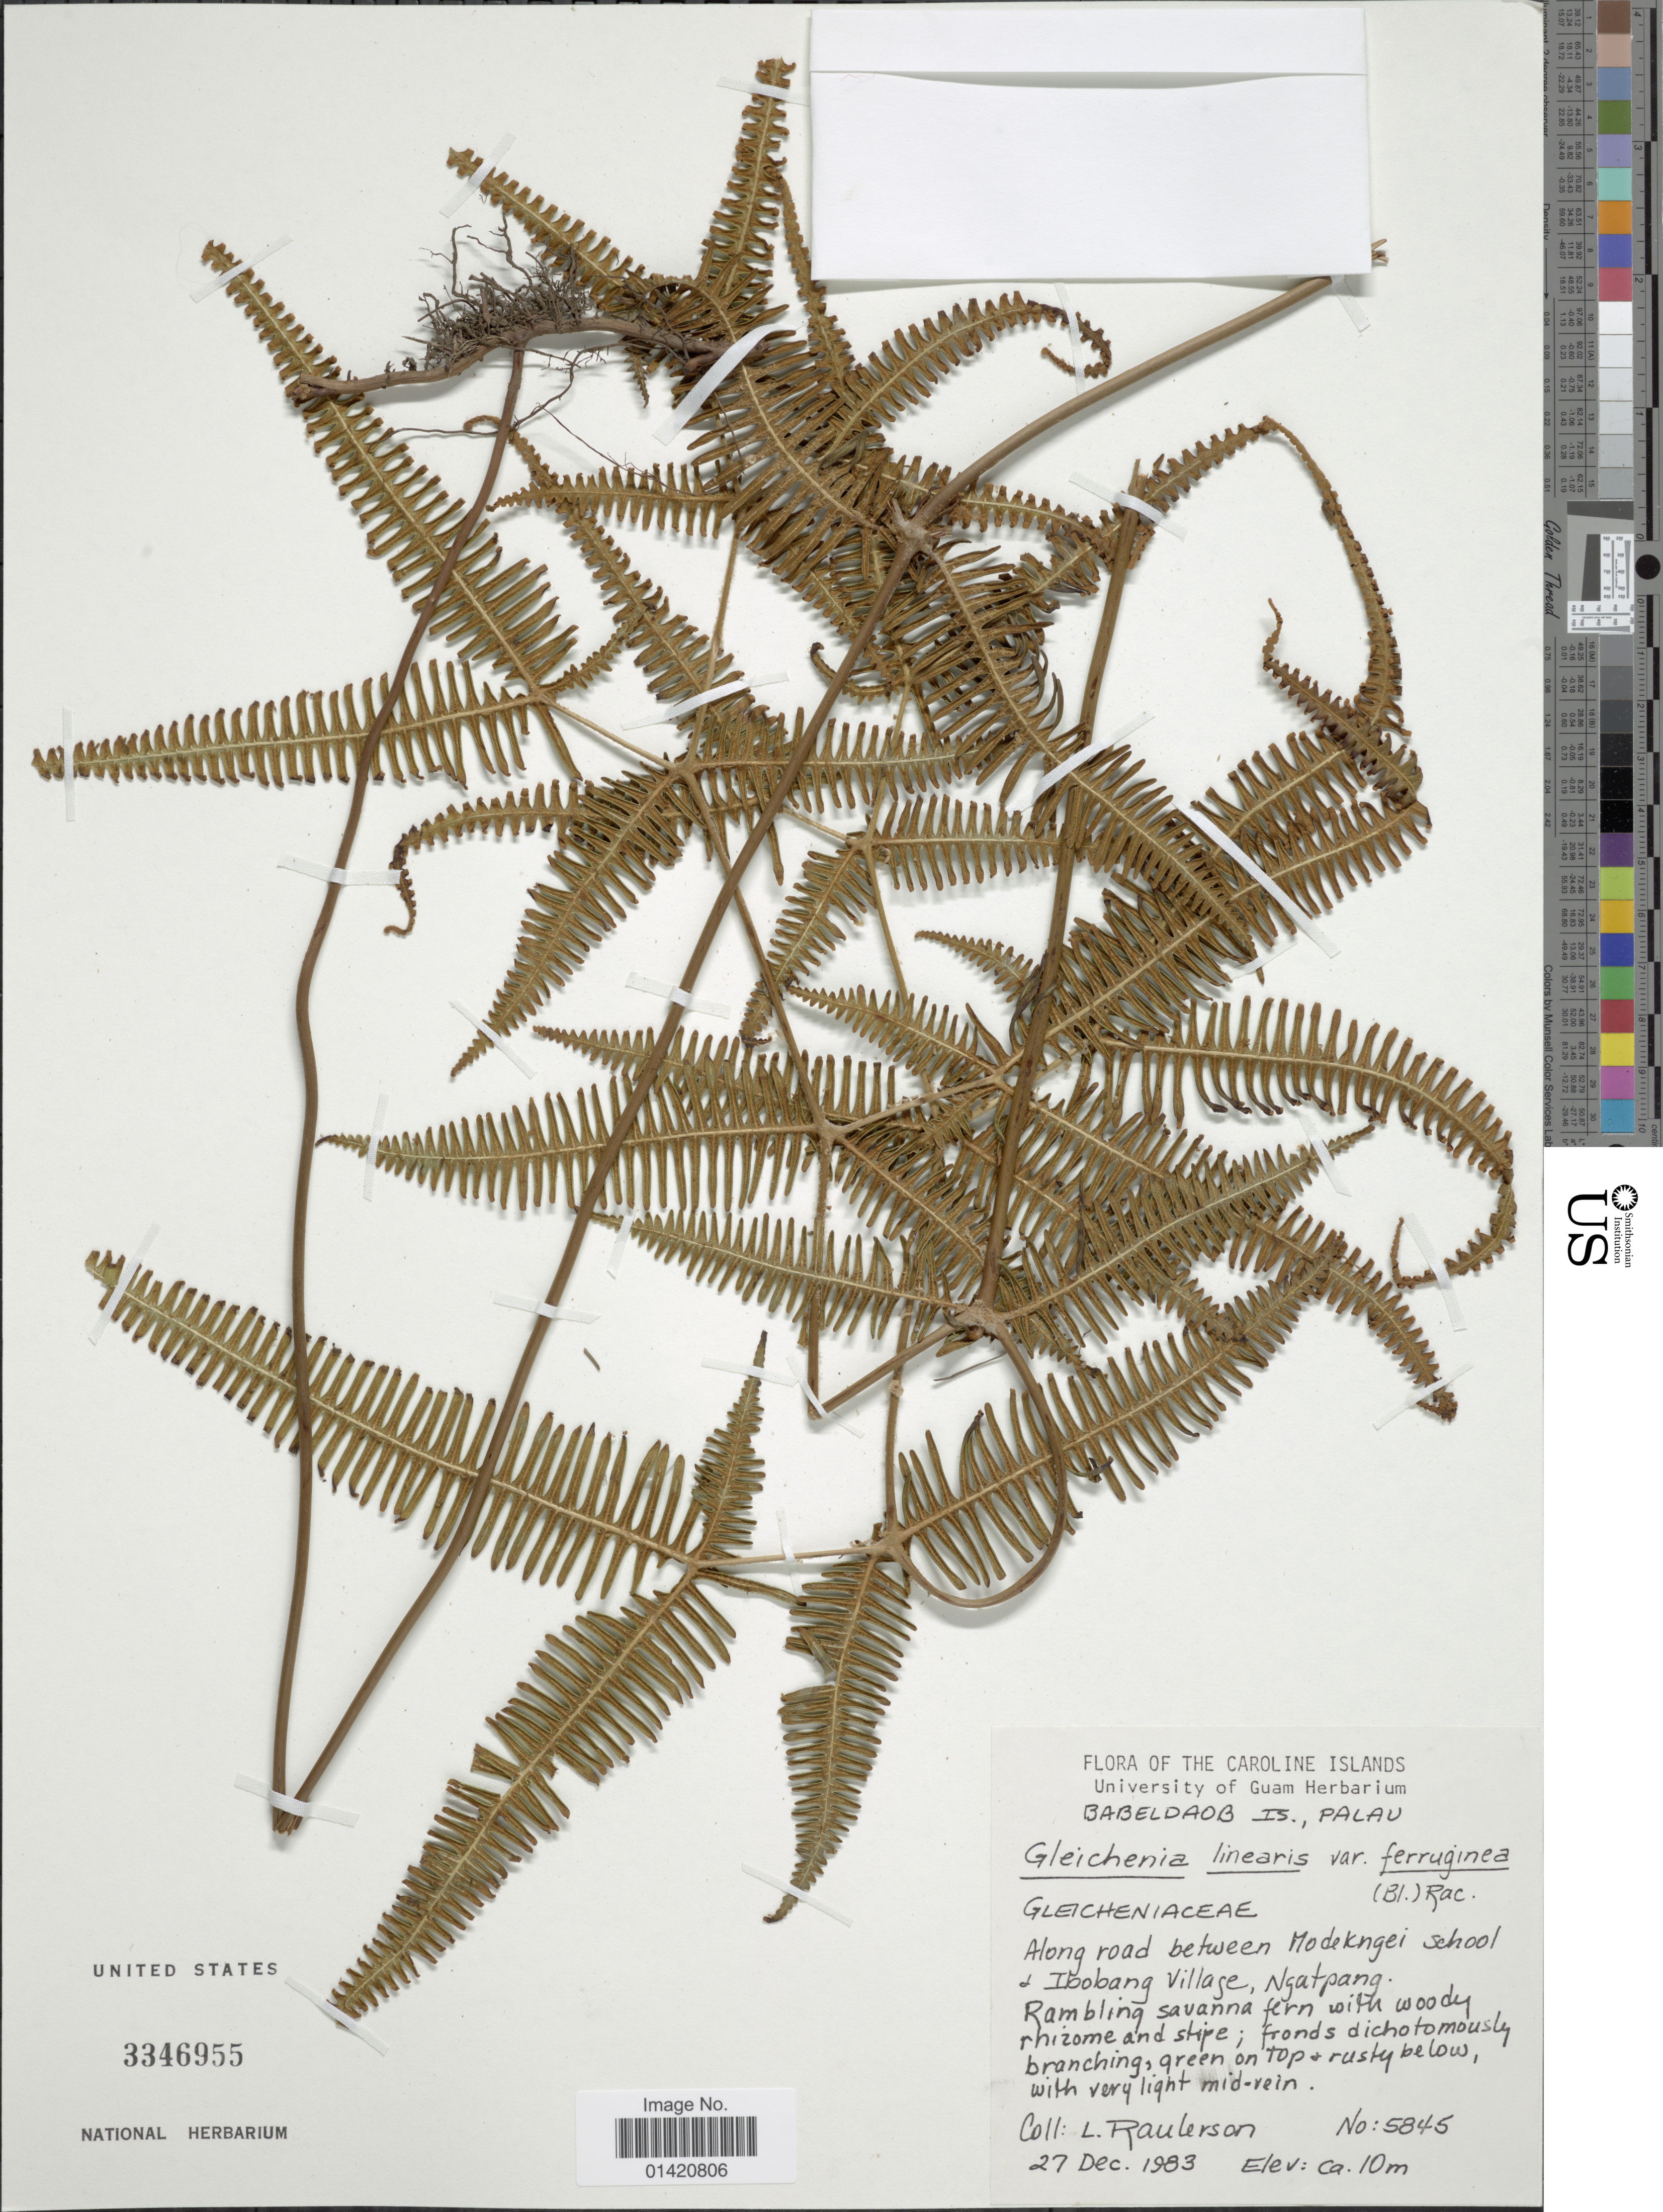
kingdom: Plantae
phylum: Tracheophyta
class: Polypodiopsida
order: Gleicheniales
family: Gleicheniaceae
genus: Dicranopteris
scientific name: Dicranopteris linearis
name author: (Burm. f.) Underw.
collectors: L. Raulerson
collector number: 5845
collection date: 1983-12-27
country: Palau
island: Babeldaob [Babelthuap]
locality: The Caroline Islands, Babeldaob Is., Palau, Along road between Modekngei School & Ibobang Village, Ngatpang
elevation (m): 10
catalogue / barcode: US 3346955